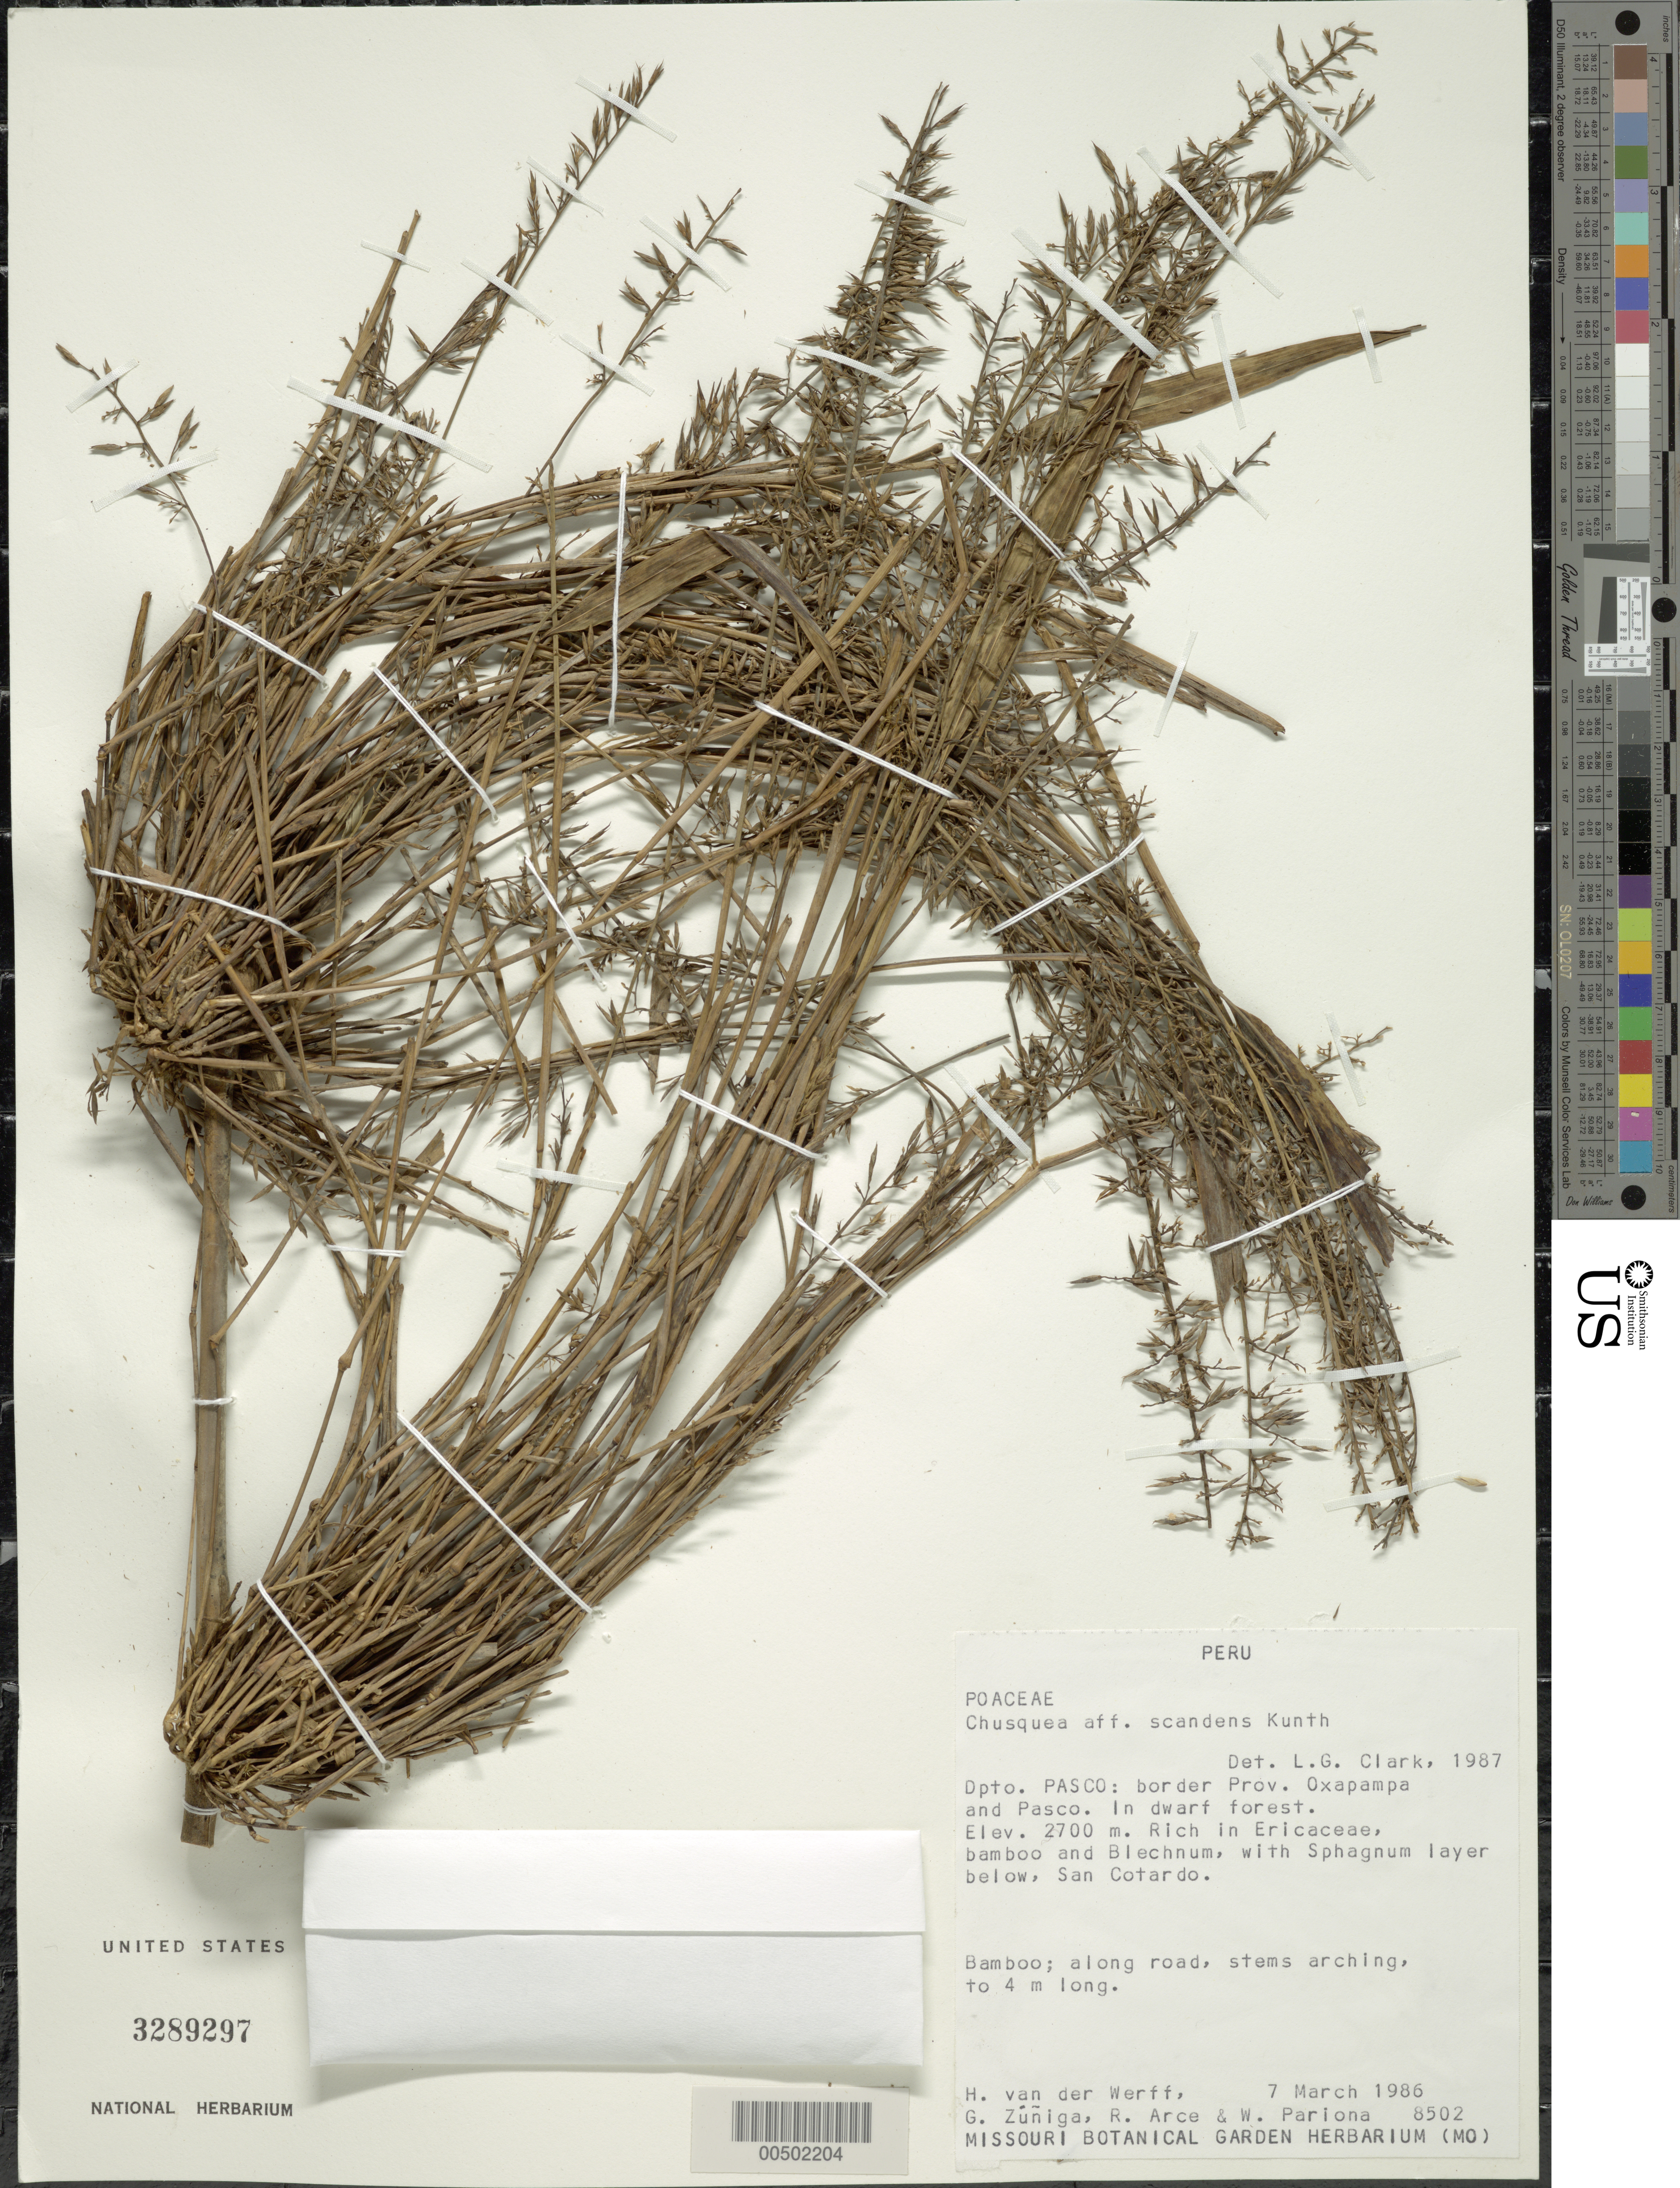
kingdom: Plantae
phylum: Tracheophyta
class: Liliopsida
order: Poales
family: Poaceae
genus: Chusquea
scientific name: Chusquea scandens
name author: Kunth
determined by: Clark, Lynn G., (ISC), Iowa State University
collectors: H. van der Werff, G. Zuniga, R. Arce & W. Pariona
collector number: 8502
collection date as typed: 07 Mar 1986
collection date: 1986-03-07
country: Peru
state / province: Pasco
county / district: Oxapampa / Pasco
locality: San Cotardo, border between Oxapampa Prov. and Pasco Prov.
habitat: In dwarf forest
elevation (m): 2700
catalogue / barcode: US 3289297